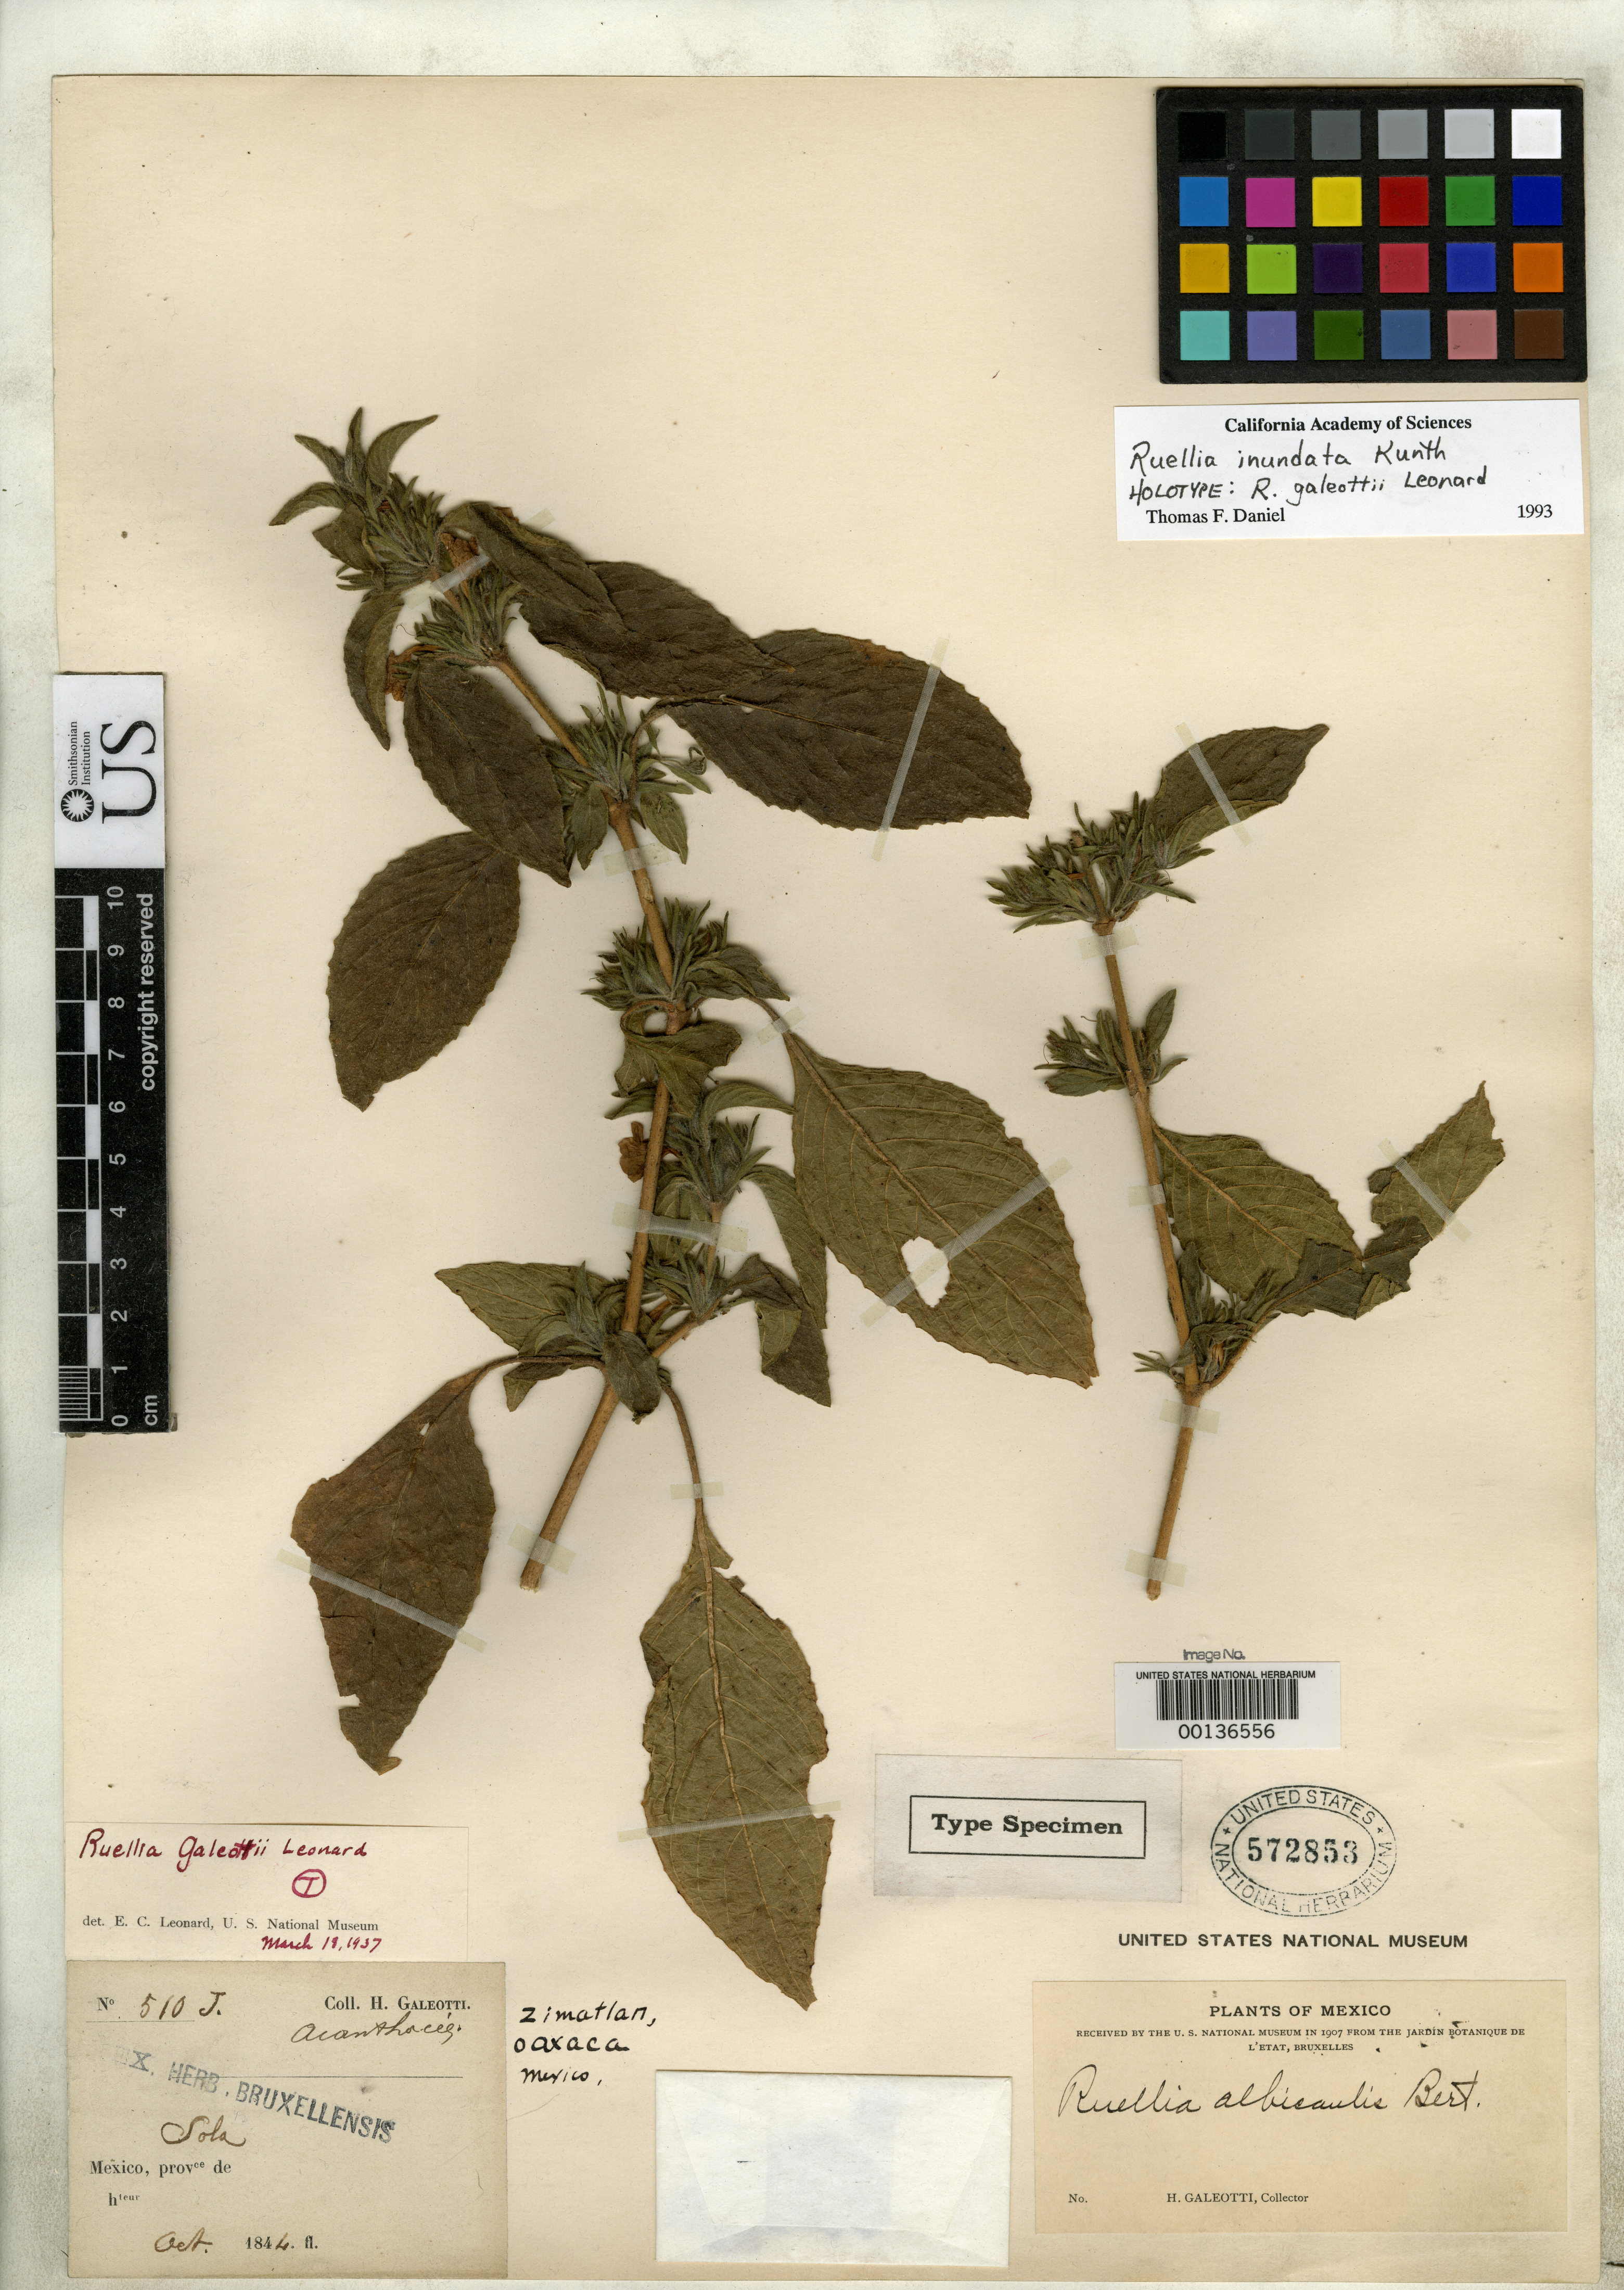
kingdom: Plantae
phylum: Tracheophyta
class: Magnoliopsida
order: Lamiales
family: Acanthaceae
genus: Ruellia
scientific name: Ruellia galeottii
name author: Leonard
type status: Holotype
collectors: H. G. Galeotti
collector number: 510j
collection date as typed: Oct 1844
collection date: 1844-10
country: Mexico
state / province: Oaxaca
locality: Sola.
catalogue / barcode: US 572853